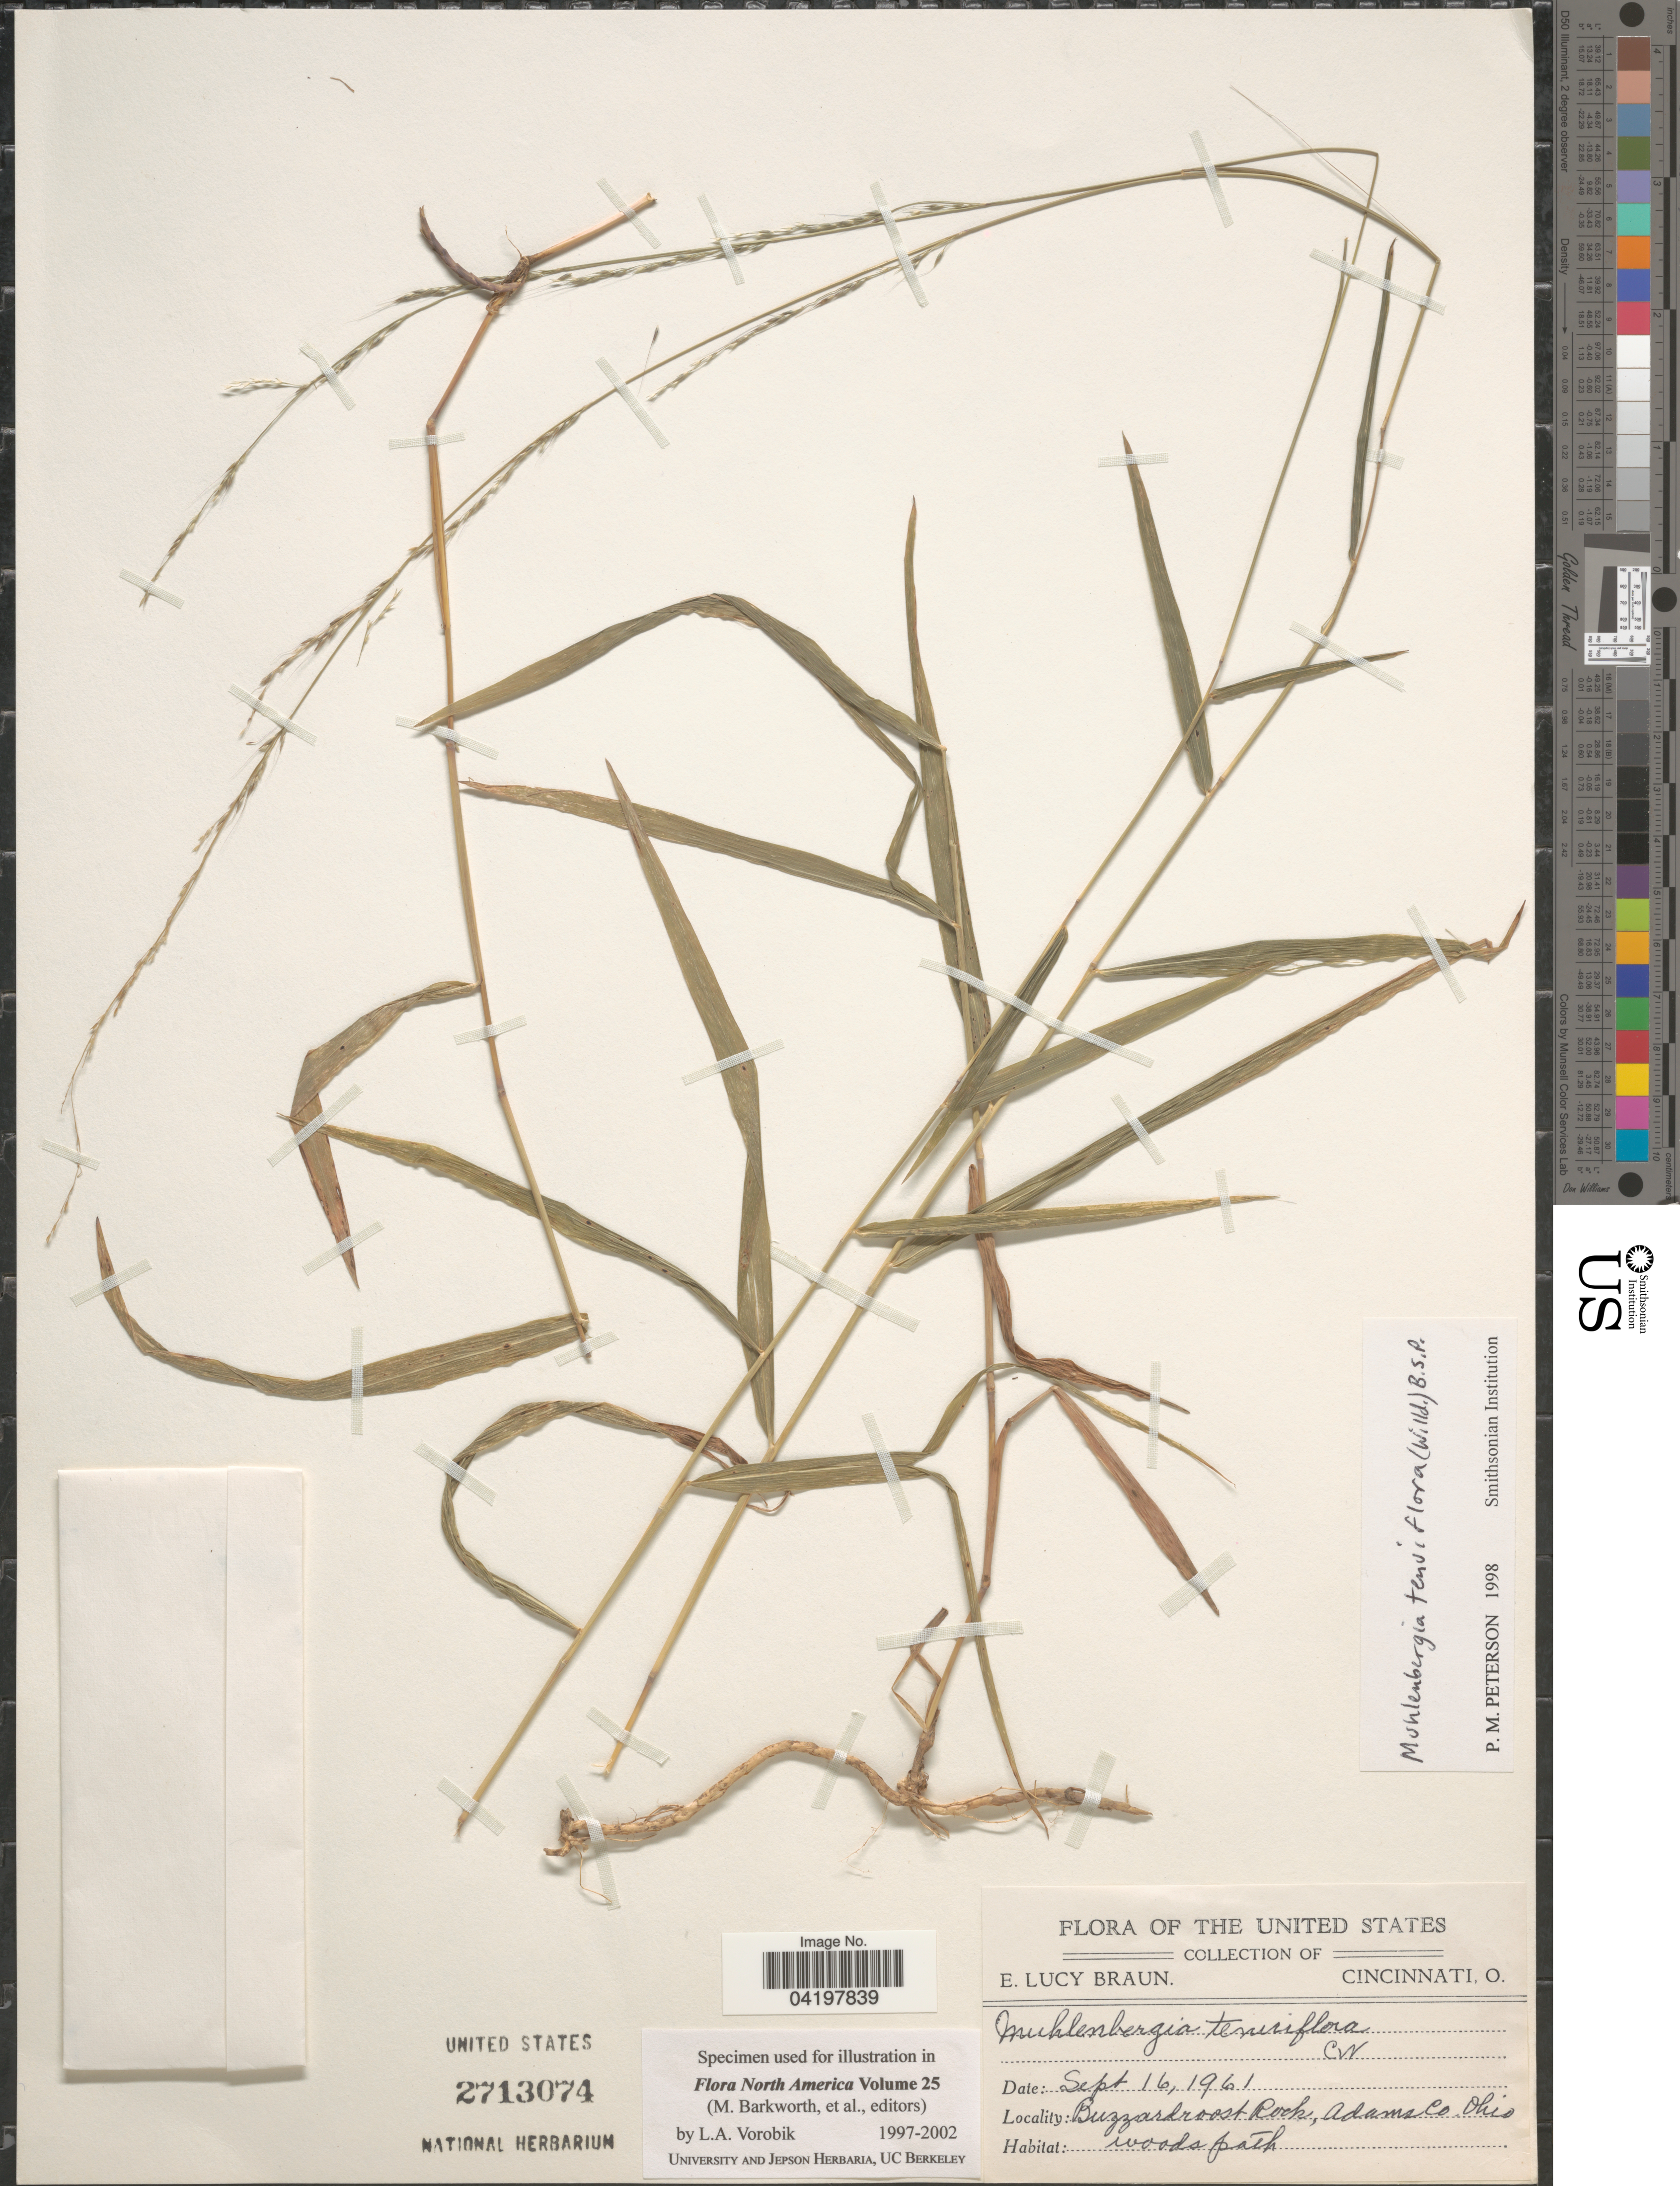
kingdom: Plantae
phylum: Tracheophyta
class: Liliopsida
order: Poales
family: Poaceae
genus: Muhlenbergia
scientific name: Muhlenbergia tenuiflora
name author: (Willd.) Britton, Stearns & Poggenb.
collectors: E. L. Braun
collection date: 1961-09-16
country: United States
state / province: Ohio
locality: Buzzardroost Rock, Adams Co.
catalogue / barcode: US 2713074